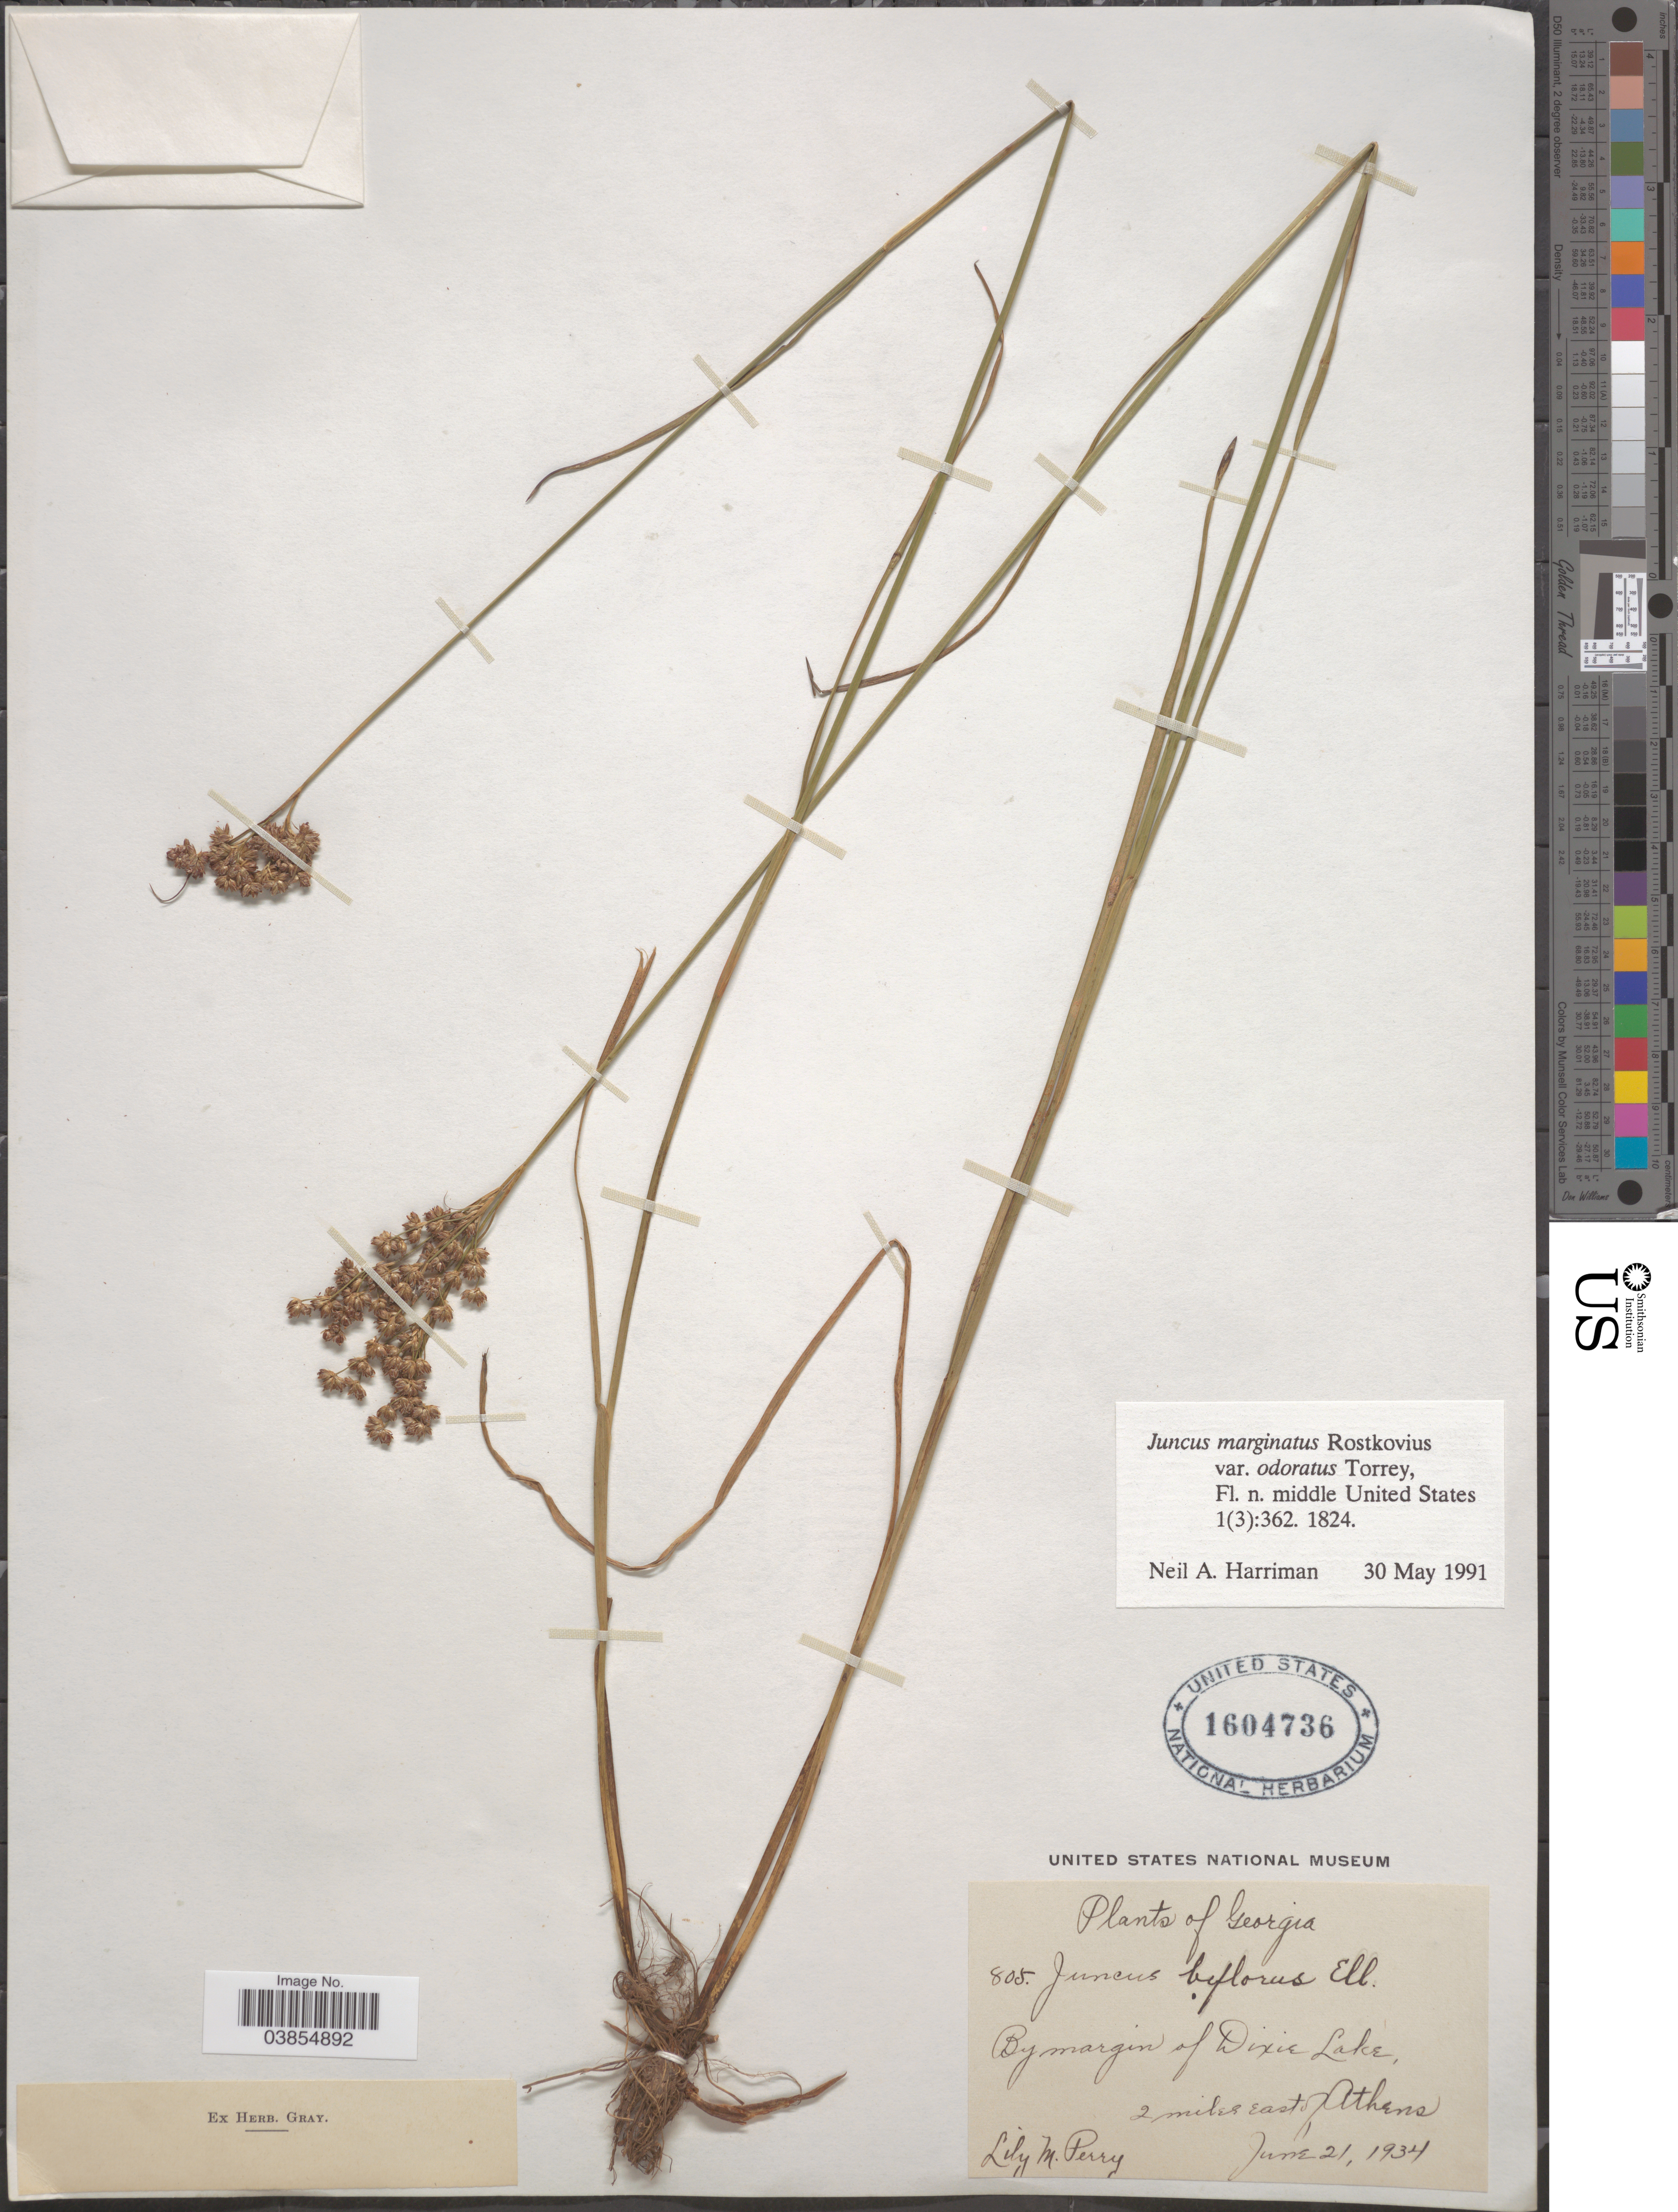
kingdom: Plantae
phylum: Tracheophyta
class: Liliopsida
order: Poales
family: Juncaceae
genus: Juncus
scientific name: Juncus marginatus var. odoratus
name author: Torr.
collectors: L. M. Perry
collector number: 805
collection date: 1934-06-21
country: United States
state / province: Georgia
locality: By margin of Dixie Lake, 2 miles East of Athens.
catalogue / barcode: US 1604736